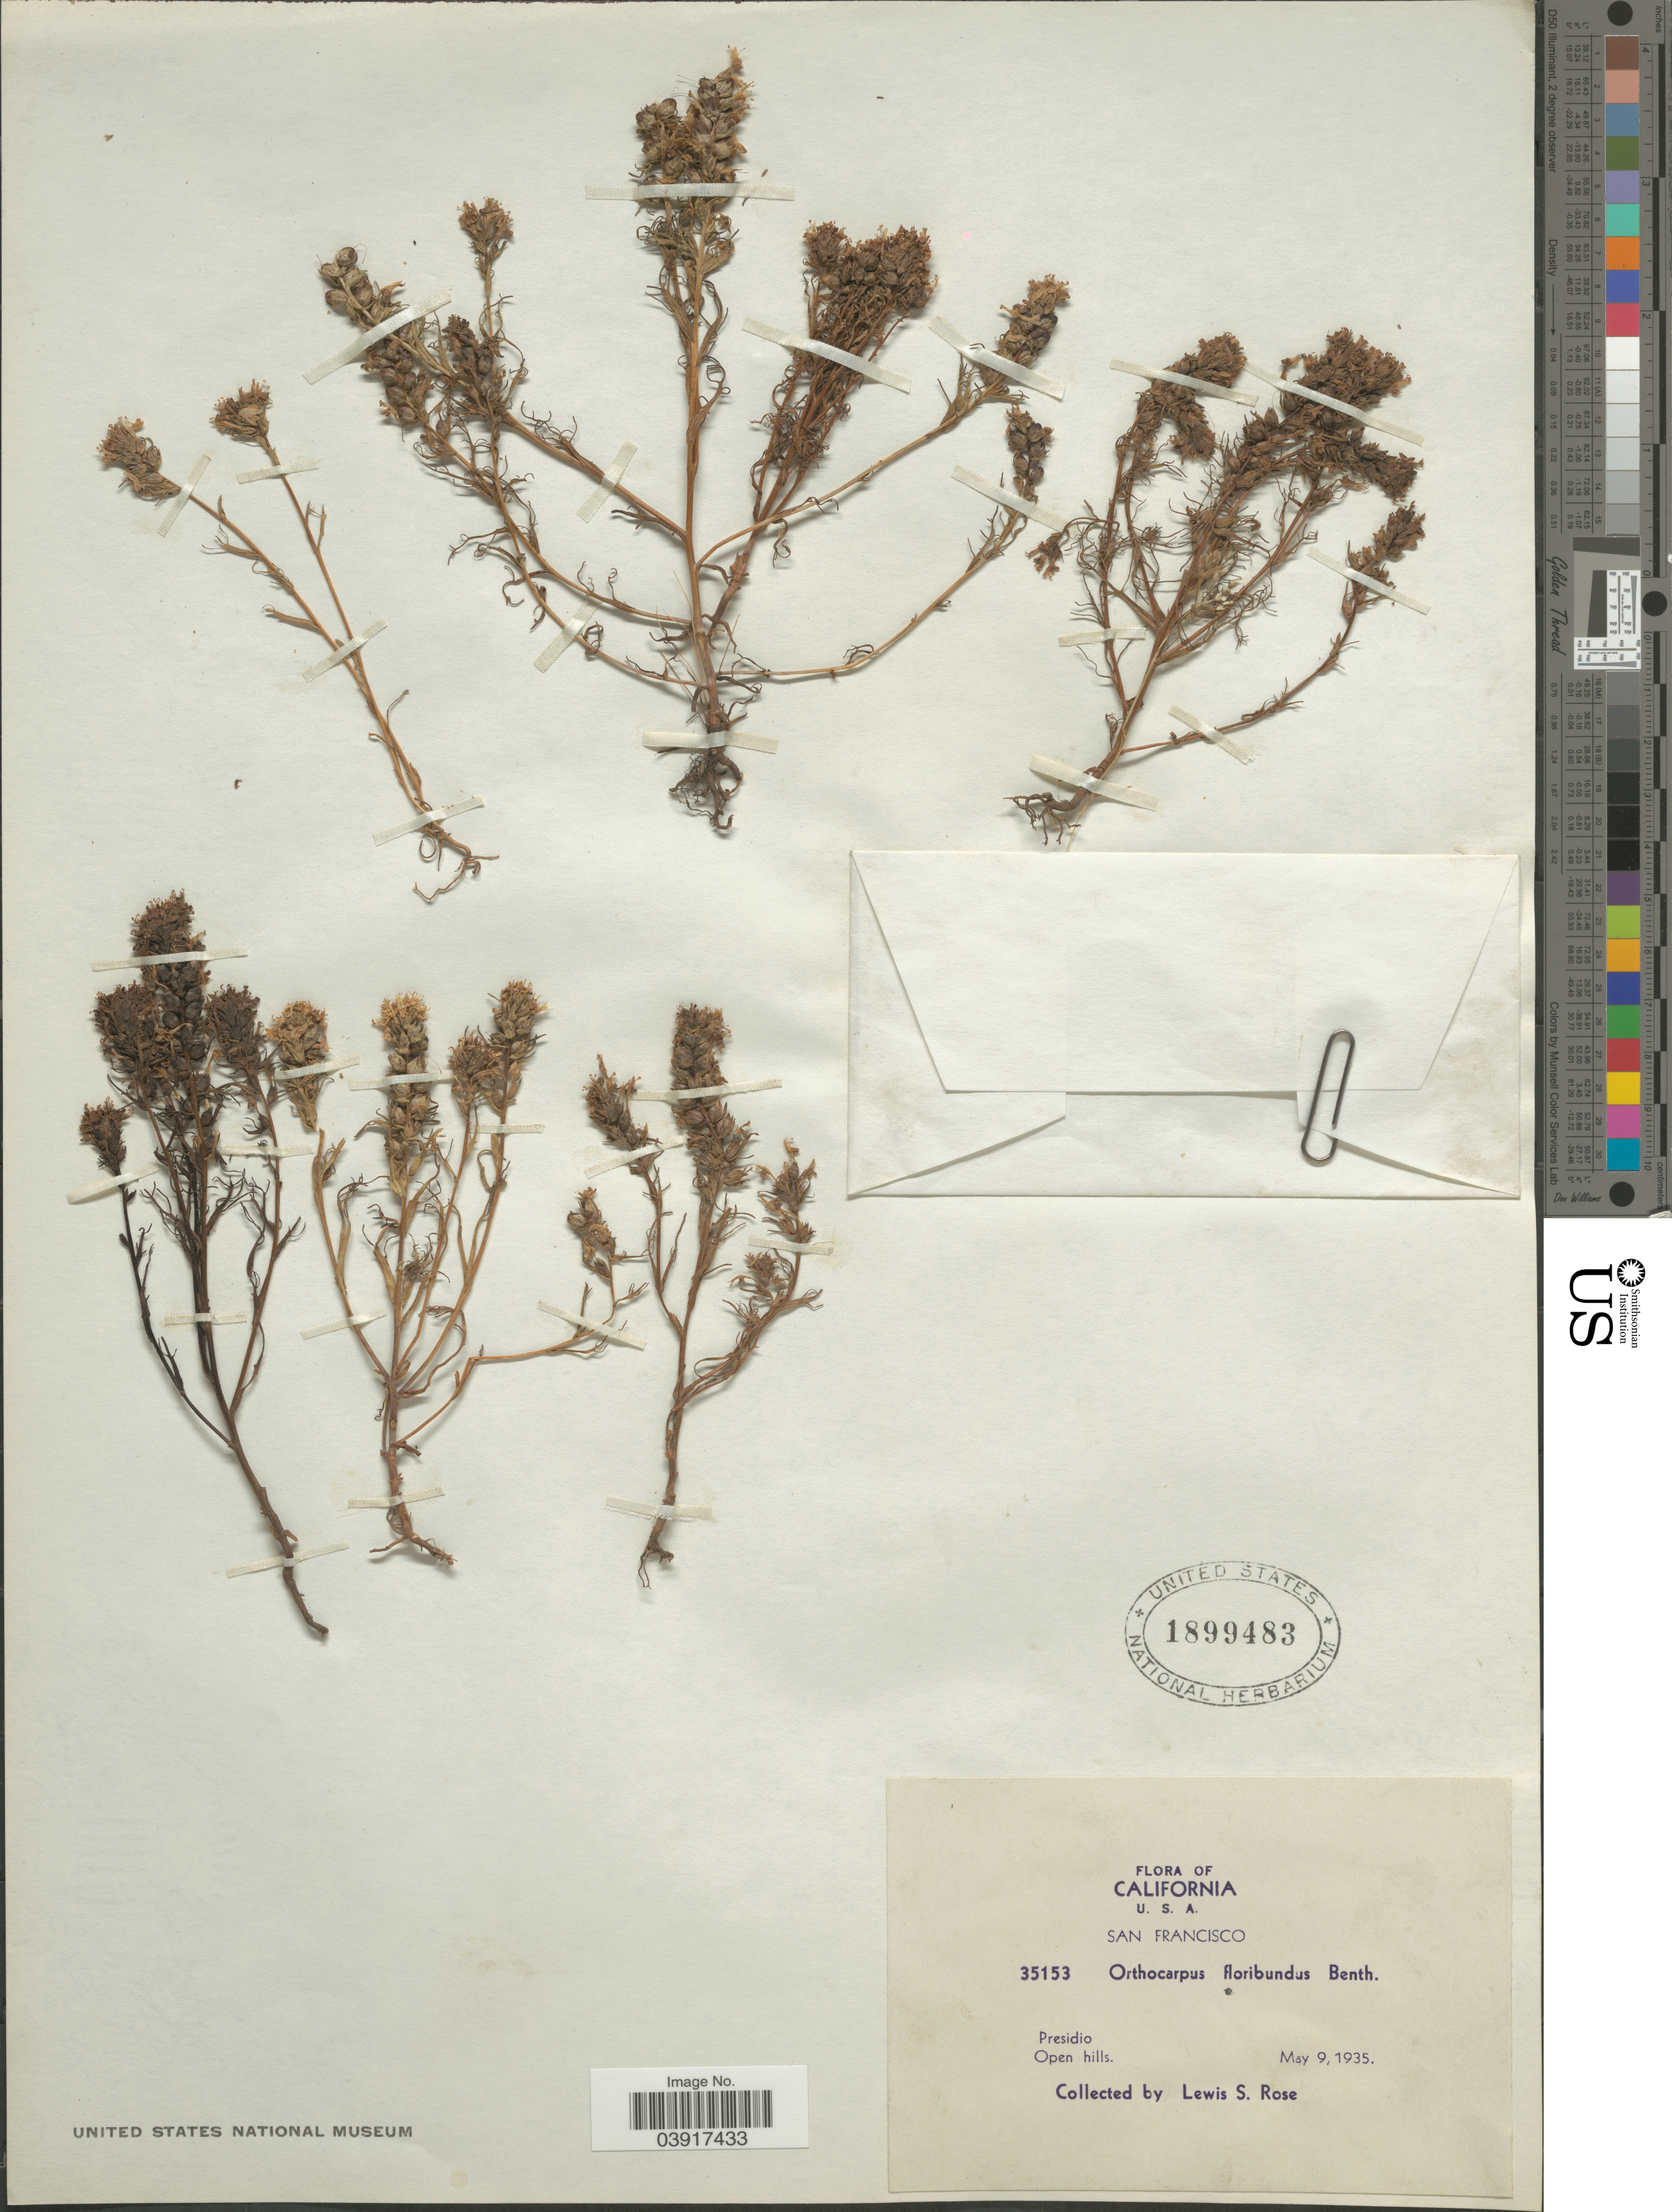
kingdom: Plantae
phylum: Tracheophyta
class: Magnoliopsida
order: Lamiales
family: Orobanchaceae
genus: Orthocarpus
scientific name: Orthocarpus floribundus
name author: Benth.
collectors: L. S. Rose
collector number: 35153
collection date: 1935-05-09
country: United States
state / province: California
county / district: San Francisco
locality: San Francisco. Presidio.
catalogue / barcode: US 1899483